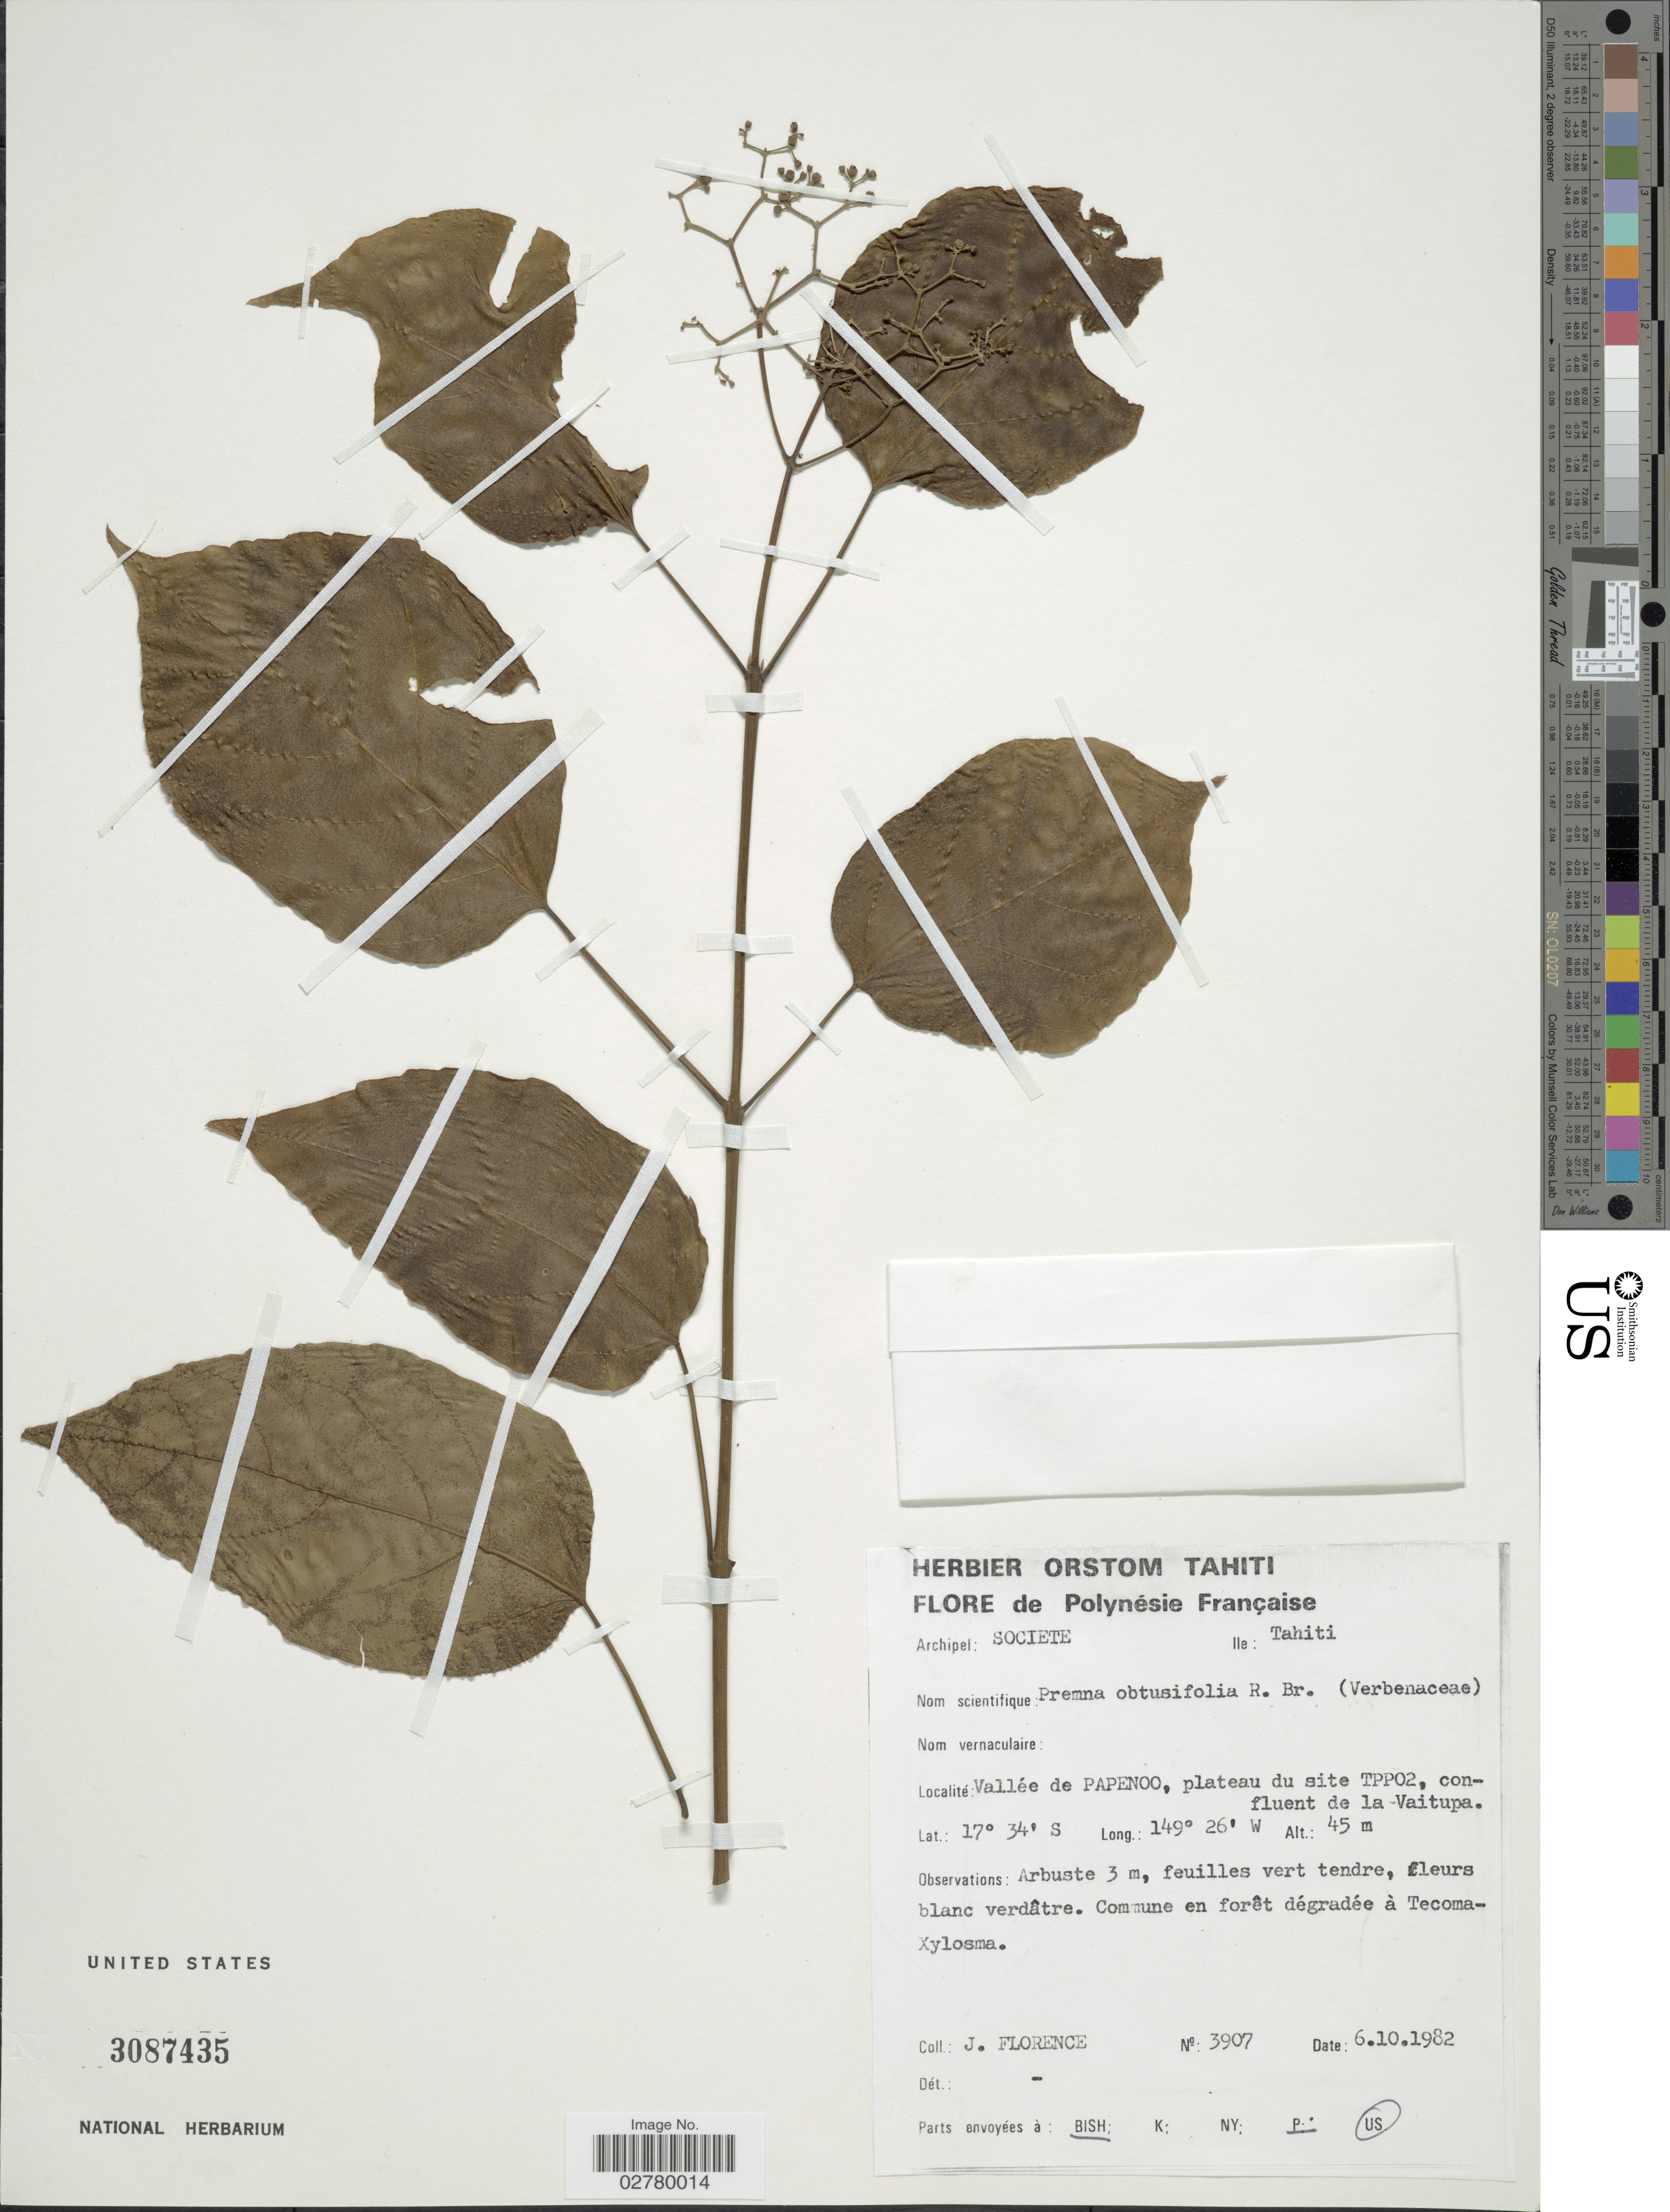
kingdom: Plantae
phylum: Tracheophyta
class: Magnoliopsida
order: Lamiales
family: Lamiaceae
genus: Premna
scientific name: Premna obtusifolia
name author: R. Br.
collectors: J. Florence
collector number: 3907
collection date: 1982-10-06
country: French Polynesia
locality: Polynésie Française. Archipel: Societe. Ile: Tahiti. Vallée de Papenoo, plateau du site TPPO2, confluent de ka Vaitupa.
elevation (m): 45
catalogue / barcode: US 3087435